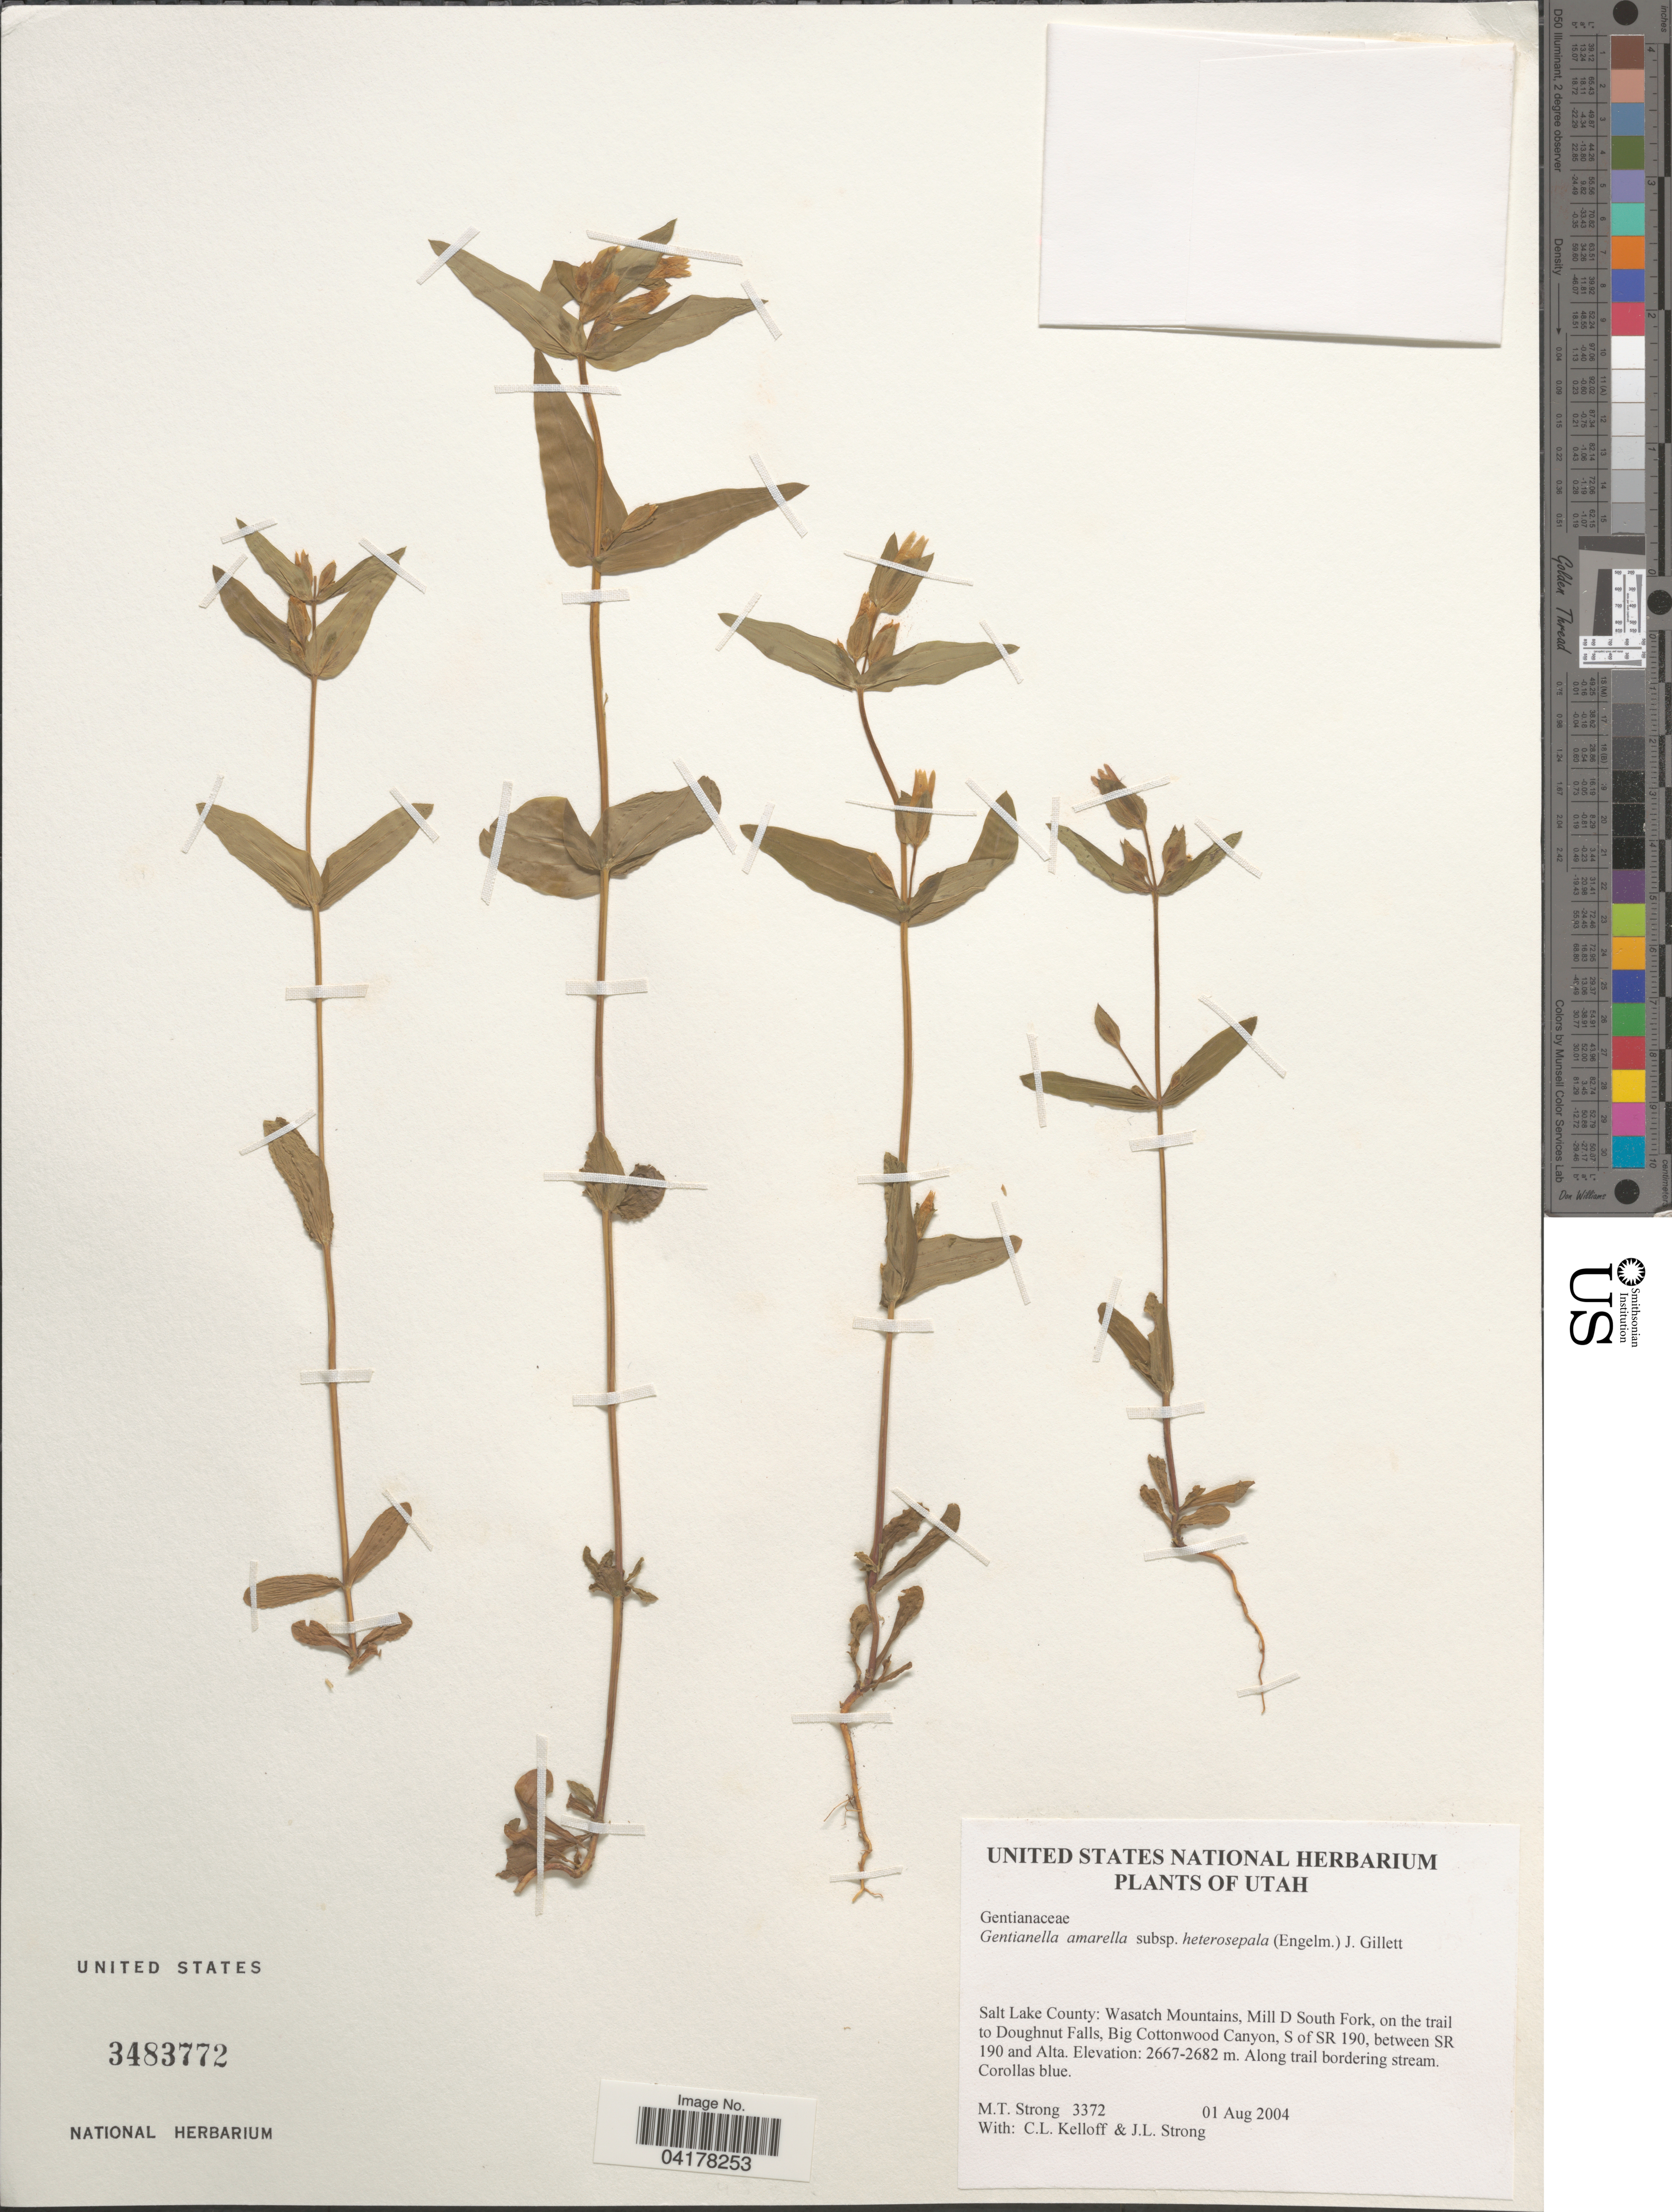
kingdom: Plantae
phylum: Tracheophyta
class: Magnoliopsida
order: Gentianales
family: Gentianaceae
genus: Gentianella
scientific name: Gentianella amarella subsp. heterosepala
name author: (Engelm.) J.M. Gillet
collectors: M. T. Strong, C. L. Kelloff & J. L. Strong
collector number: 3372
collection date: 2004-08-01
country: United States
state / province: Utah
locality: Salt Lake County: Wasatch Mountains, Mill D South Fork, on the trail to Doughnut Falls, Big Cottonwood Canyon, S of SR 190, between SR 190 and Alta.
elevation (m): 2667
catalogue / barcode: US 3483772